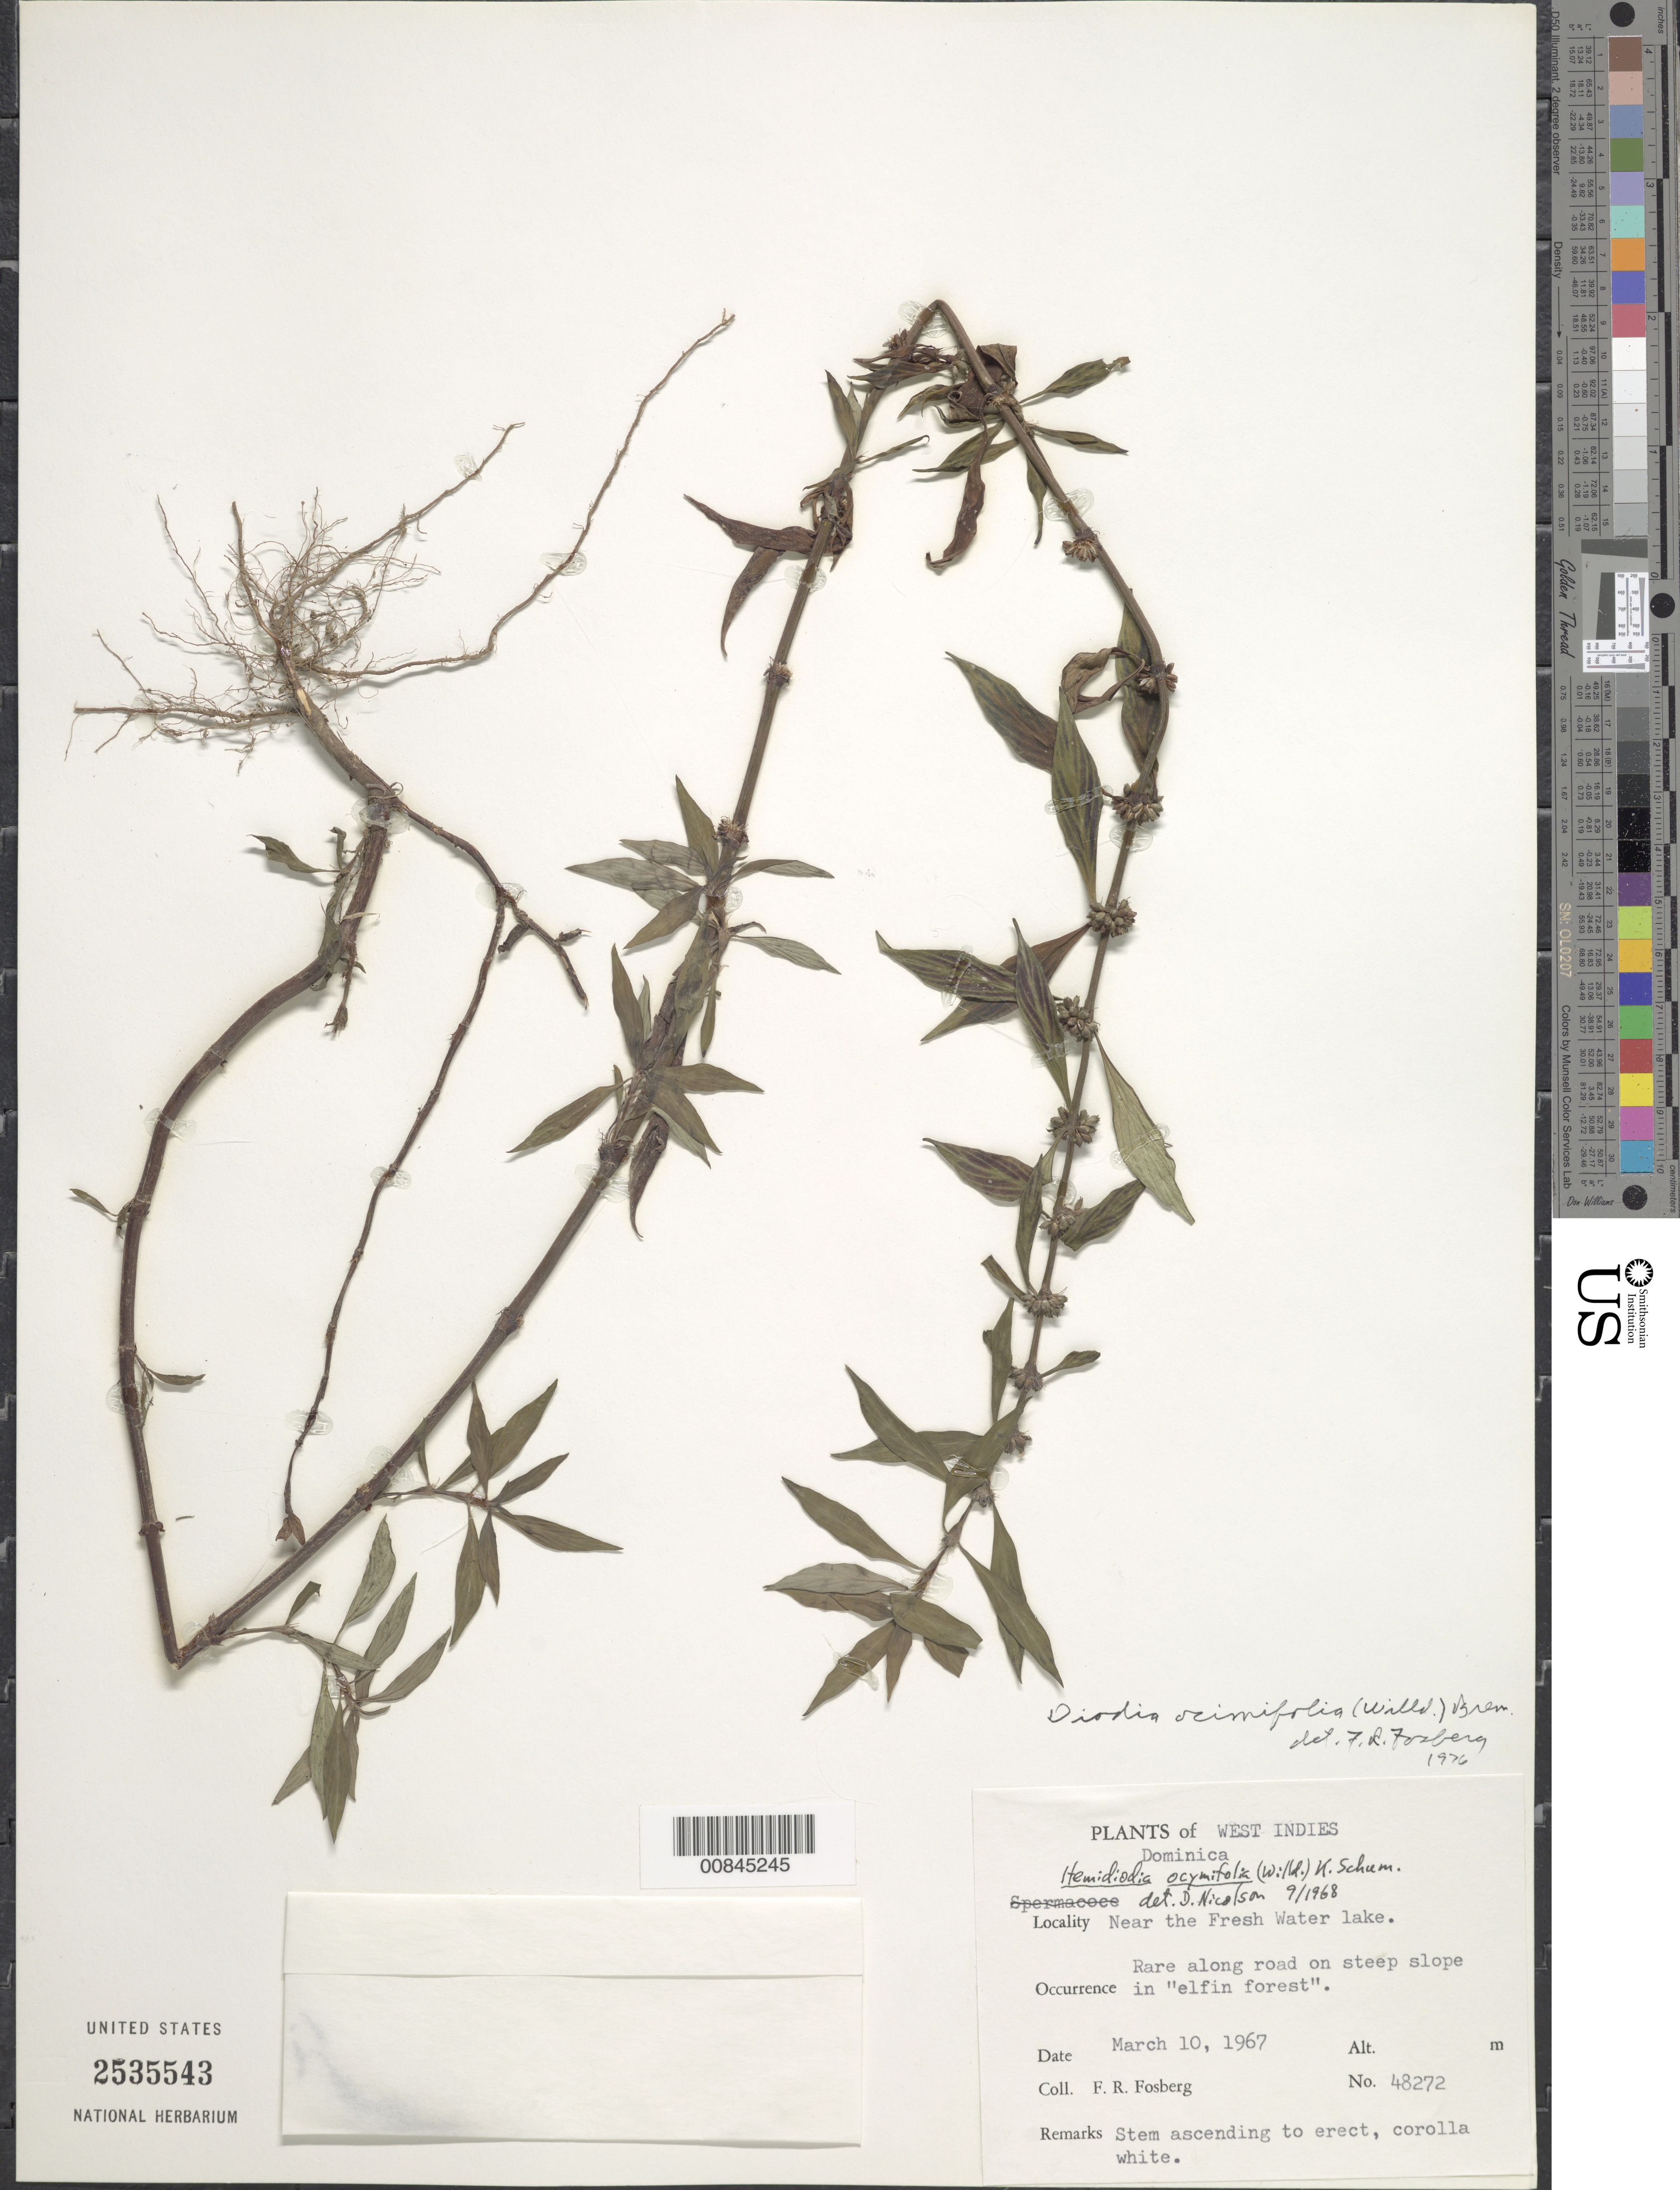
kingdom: Plantae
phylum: Tracheophyta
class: Magnoliopsida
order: Gentianales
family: Rubiaceae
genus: Spermacoce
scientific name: Spermacoce ocymifolia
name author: Willd. ex Roem. & Schult.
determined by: Nicolson, Dan H.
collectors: F. R. Fosberg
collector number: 48272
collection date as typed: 10 Mar 1967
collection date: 1967-03-10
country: Dominica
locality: Near Fresh Water Lake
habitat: Along road on steep slope; in "elfin forest"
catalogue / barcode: US 2535543